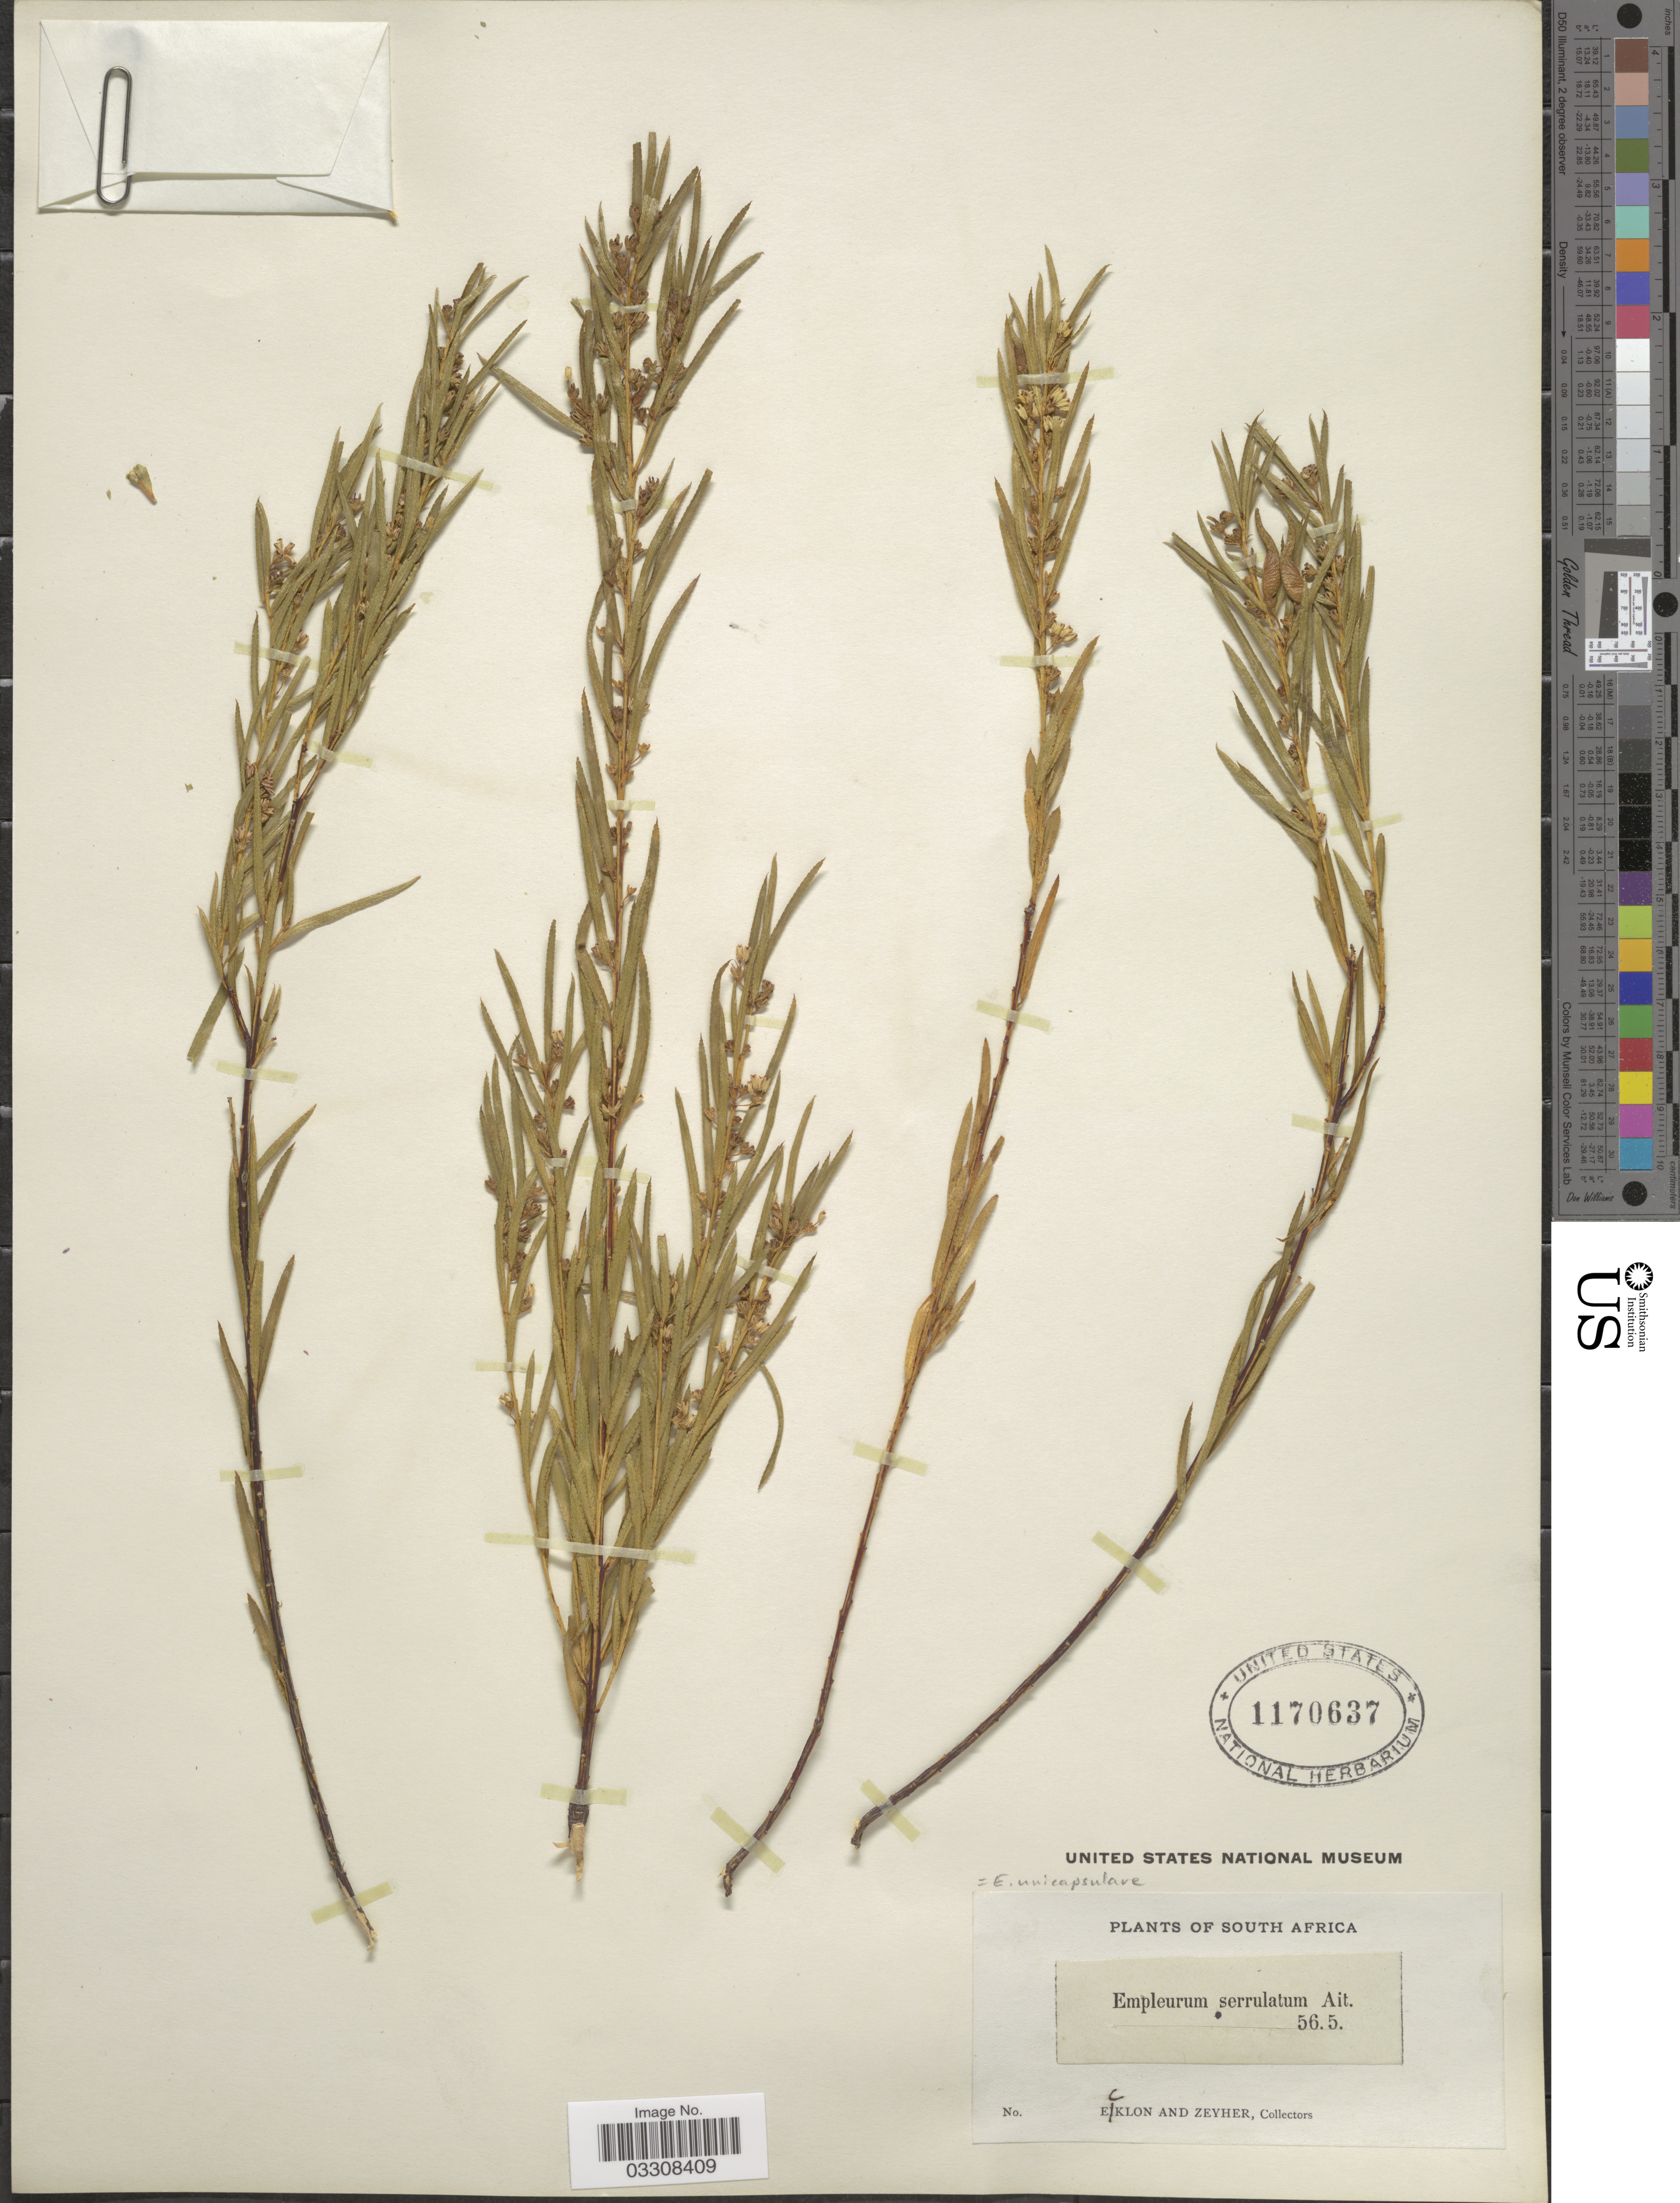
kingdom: Plantae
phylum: Tracheophyta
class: Magnoliopsida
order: Sapindales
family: Rutaceae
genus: Empleurum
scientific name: Empleurum unicapsulare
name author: (L. f.) Skeels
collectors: -. Ecklon & -. Zeyher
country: South Africa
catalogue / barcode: US 1170637